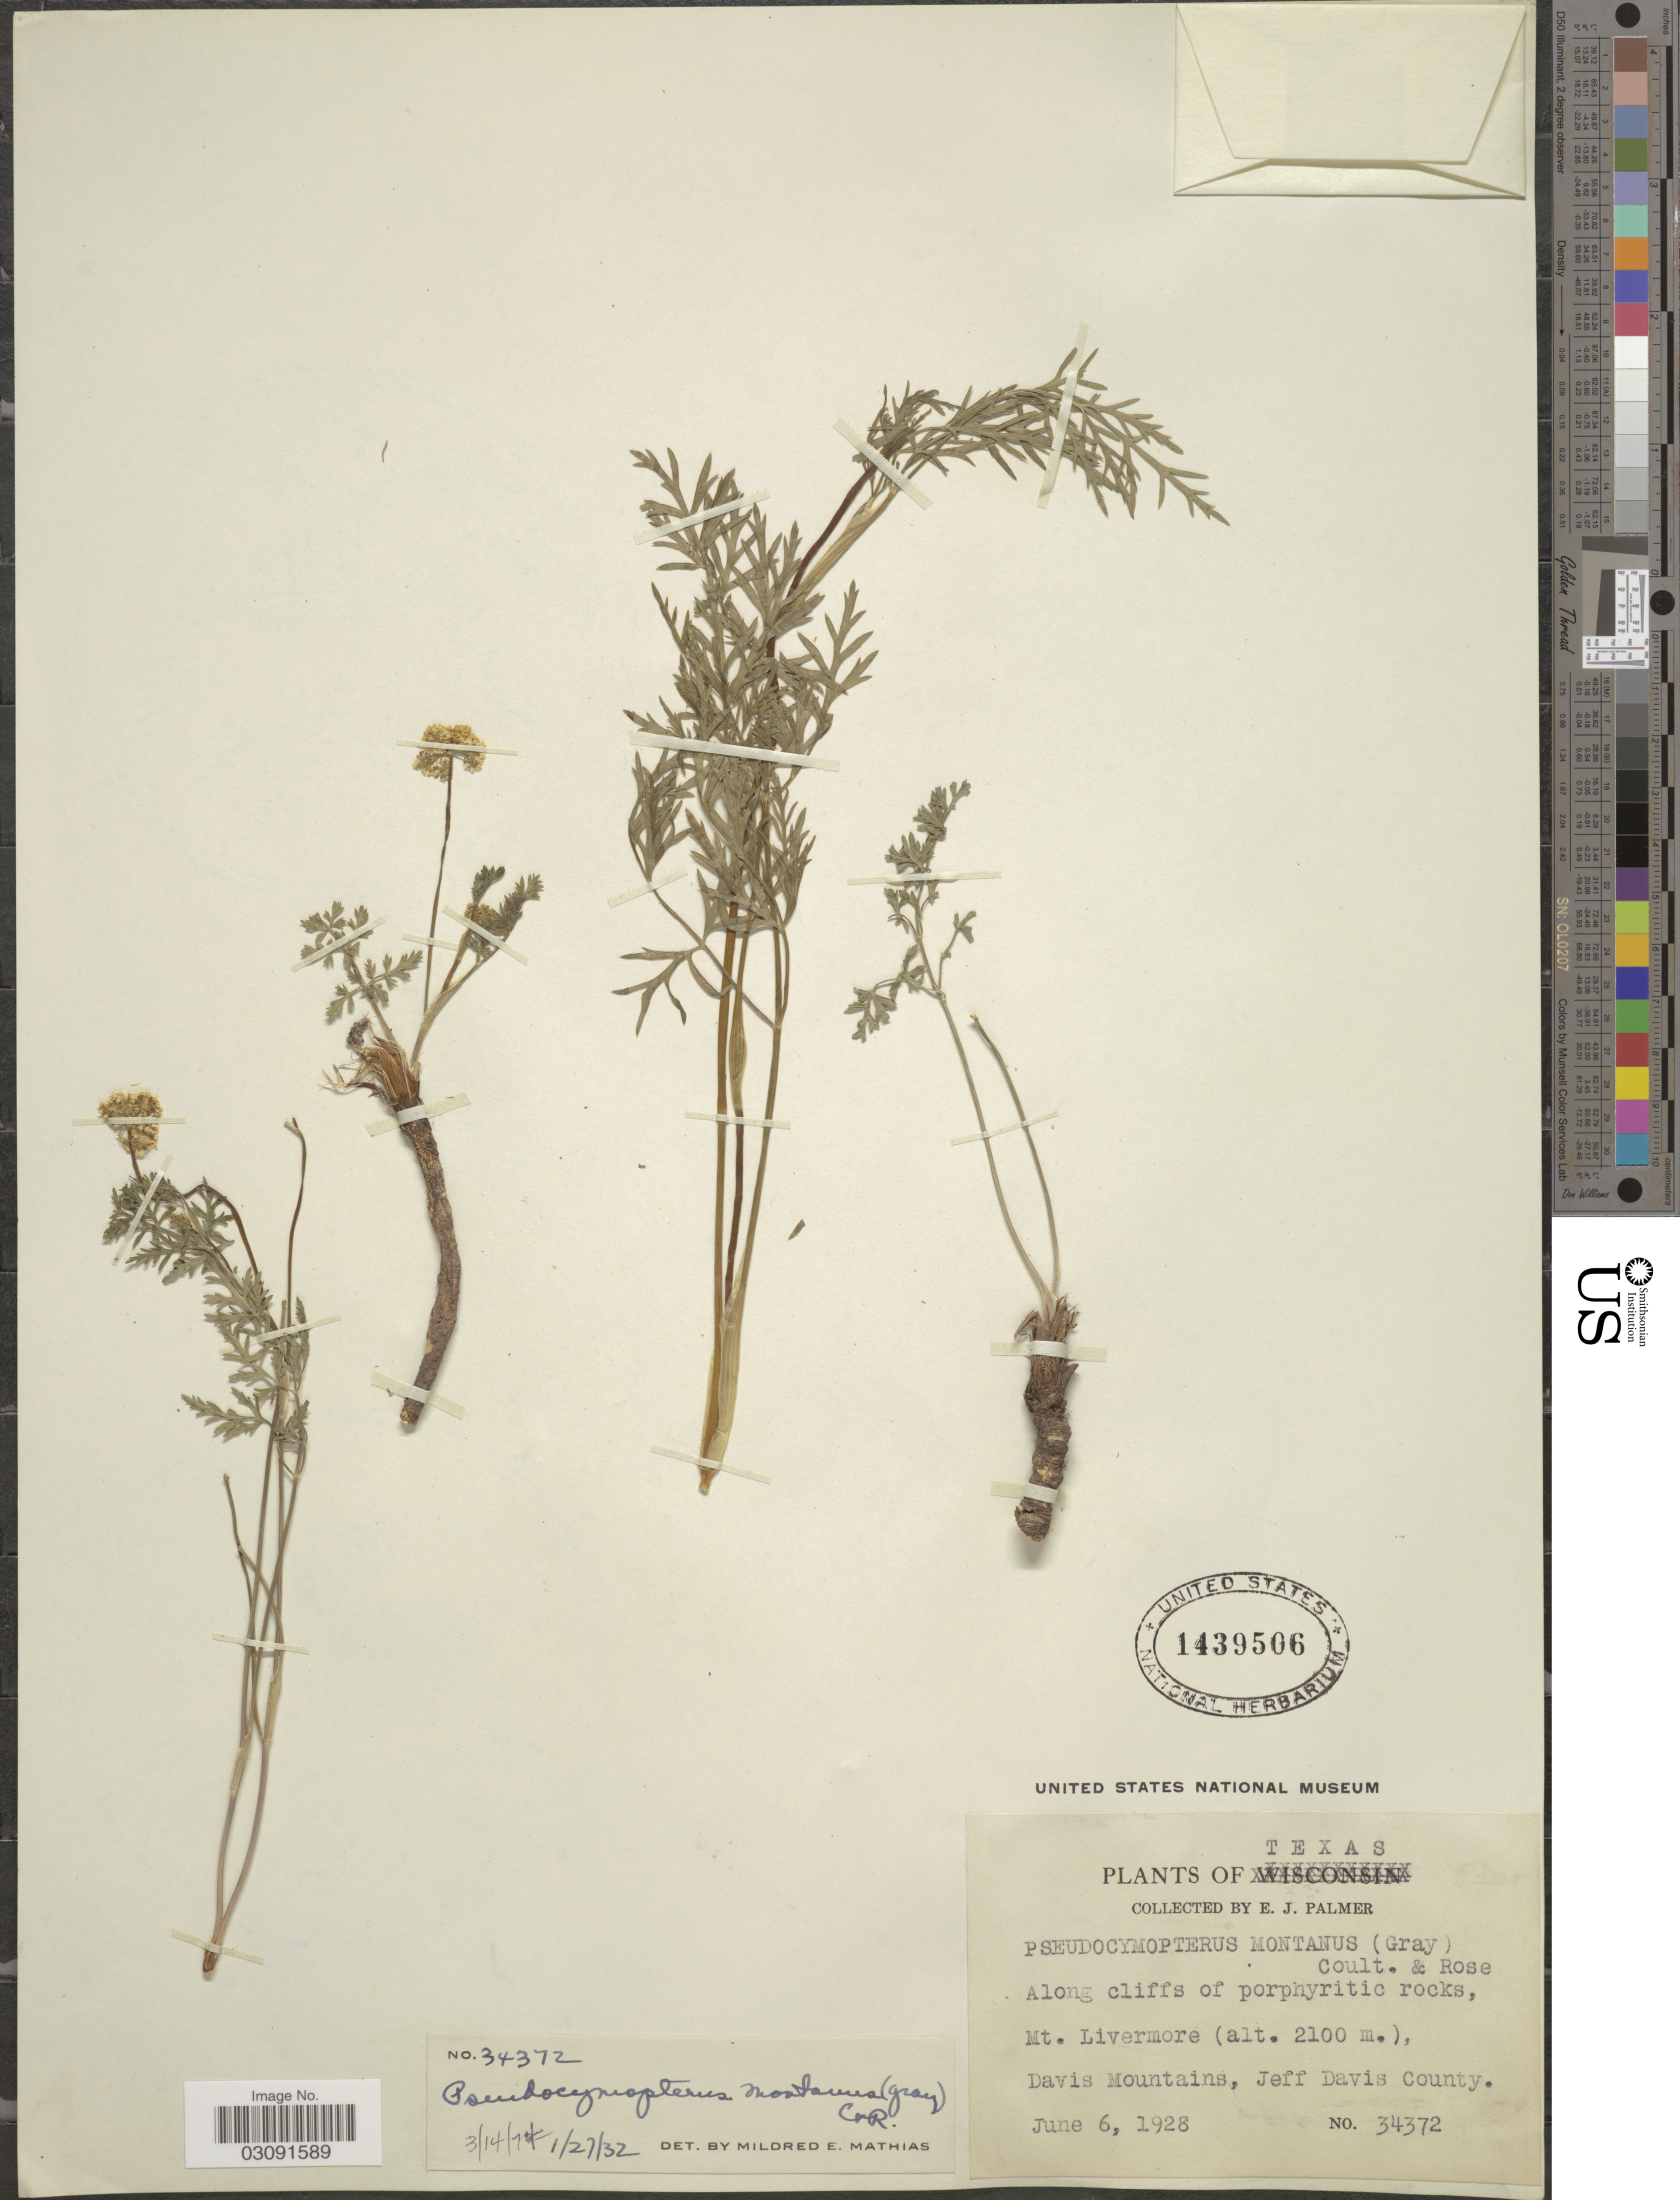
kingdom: Plantae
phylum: Tracheophyta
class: Magnoliopsida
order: Apiales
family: Apiaceae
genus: Pseudocymopterus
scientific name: Pseudocymopterus montanus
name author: (A. Gray) J.M. Coult. & Rose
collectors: E. J. Palmer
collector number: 34372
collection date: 1928-06-06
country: United States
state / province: Texas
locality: Along cliffs of porhyritic rocks, Mt. Livermore, Davis Mountains, Jeff Davis County.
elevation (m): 2100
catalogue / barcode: US 1439506